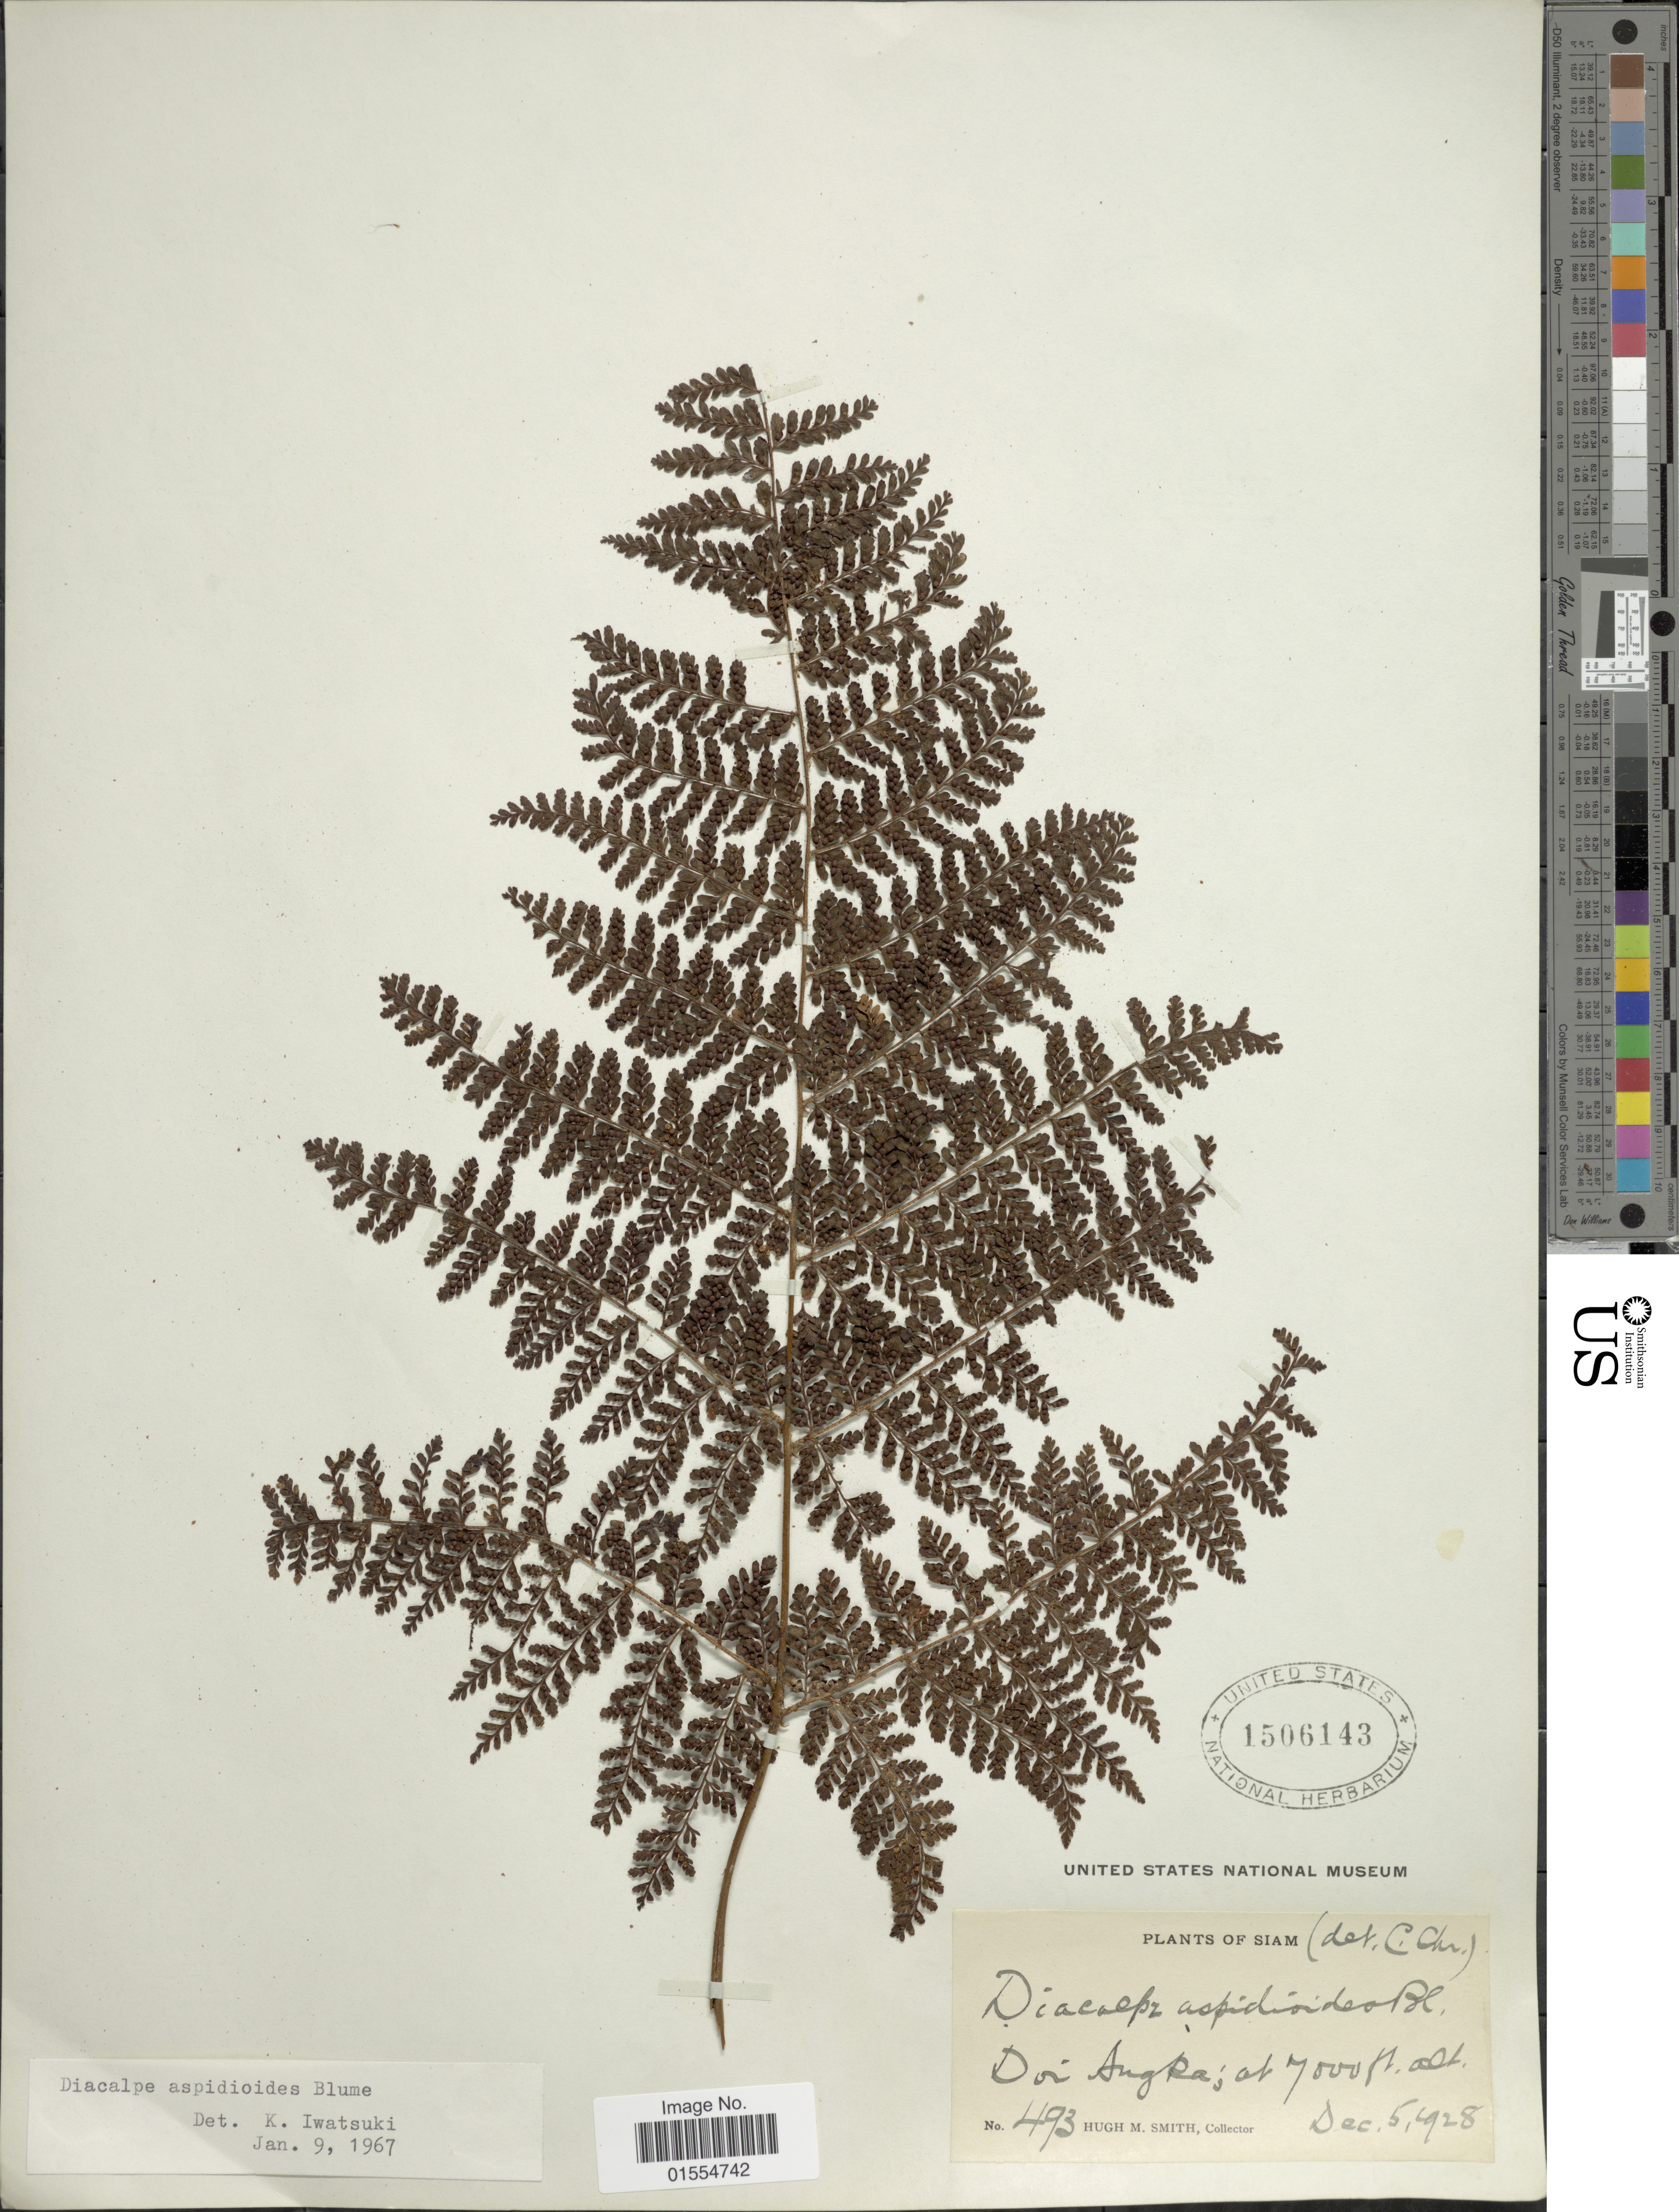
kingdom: Plantae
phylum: Tracheophyta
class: Polypodiopsida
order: Polypodiales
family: Dryopteridaceae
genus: Dryopteris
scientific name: Dryopteris pseudocaenopteris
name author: (Kunze) Li Bing Zhang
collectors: H. M. Smith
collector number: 493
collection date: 1928-12-05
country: Thailand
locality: Siam, Doi Angka.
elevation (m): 2134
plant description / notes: Corrected "Doi Augra" to "Doi Angka"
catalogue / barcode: US 1506143